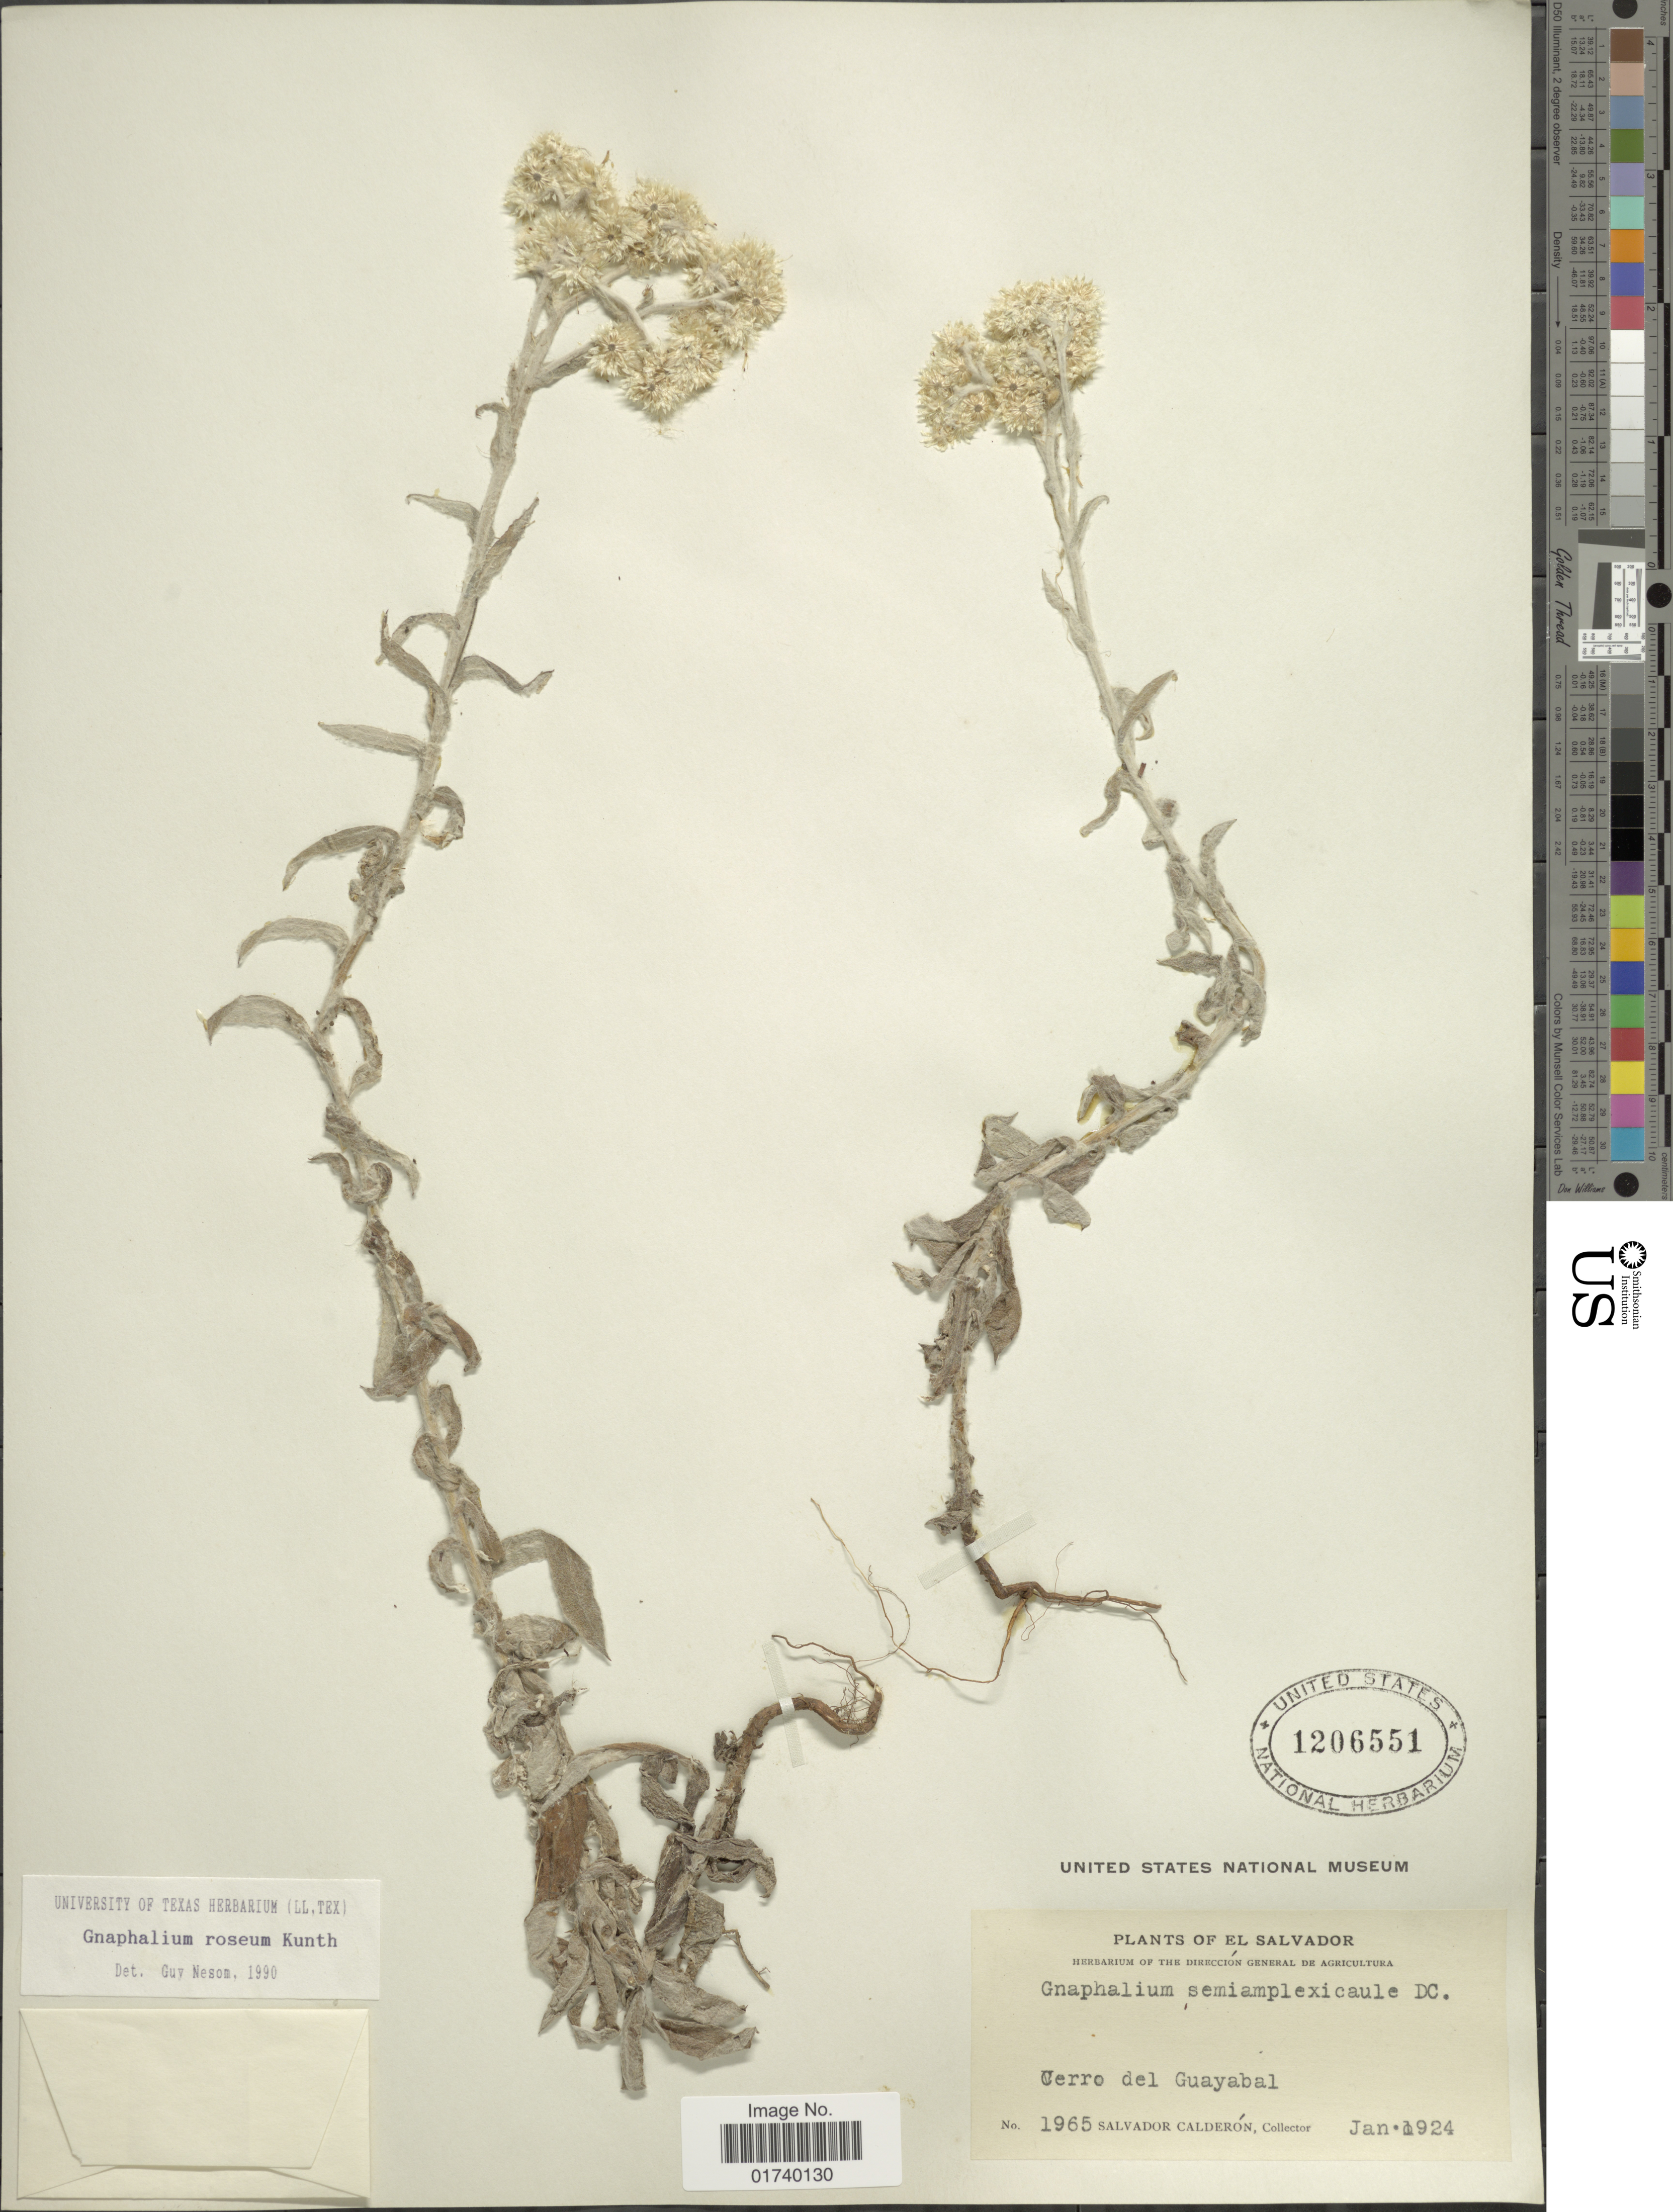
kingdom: Plantae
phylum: Tracheophyta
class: Magnoliopsida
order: Asterales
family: Asteraceae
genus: Pseudognaphalium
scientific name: Pseudognaphalium roseum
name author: (Kunth) Anderb.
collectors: S. Calderón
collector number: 1965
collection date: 1924-01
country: El Salvador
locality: Cerro del Guayabal.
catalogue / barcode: US 1206551